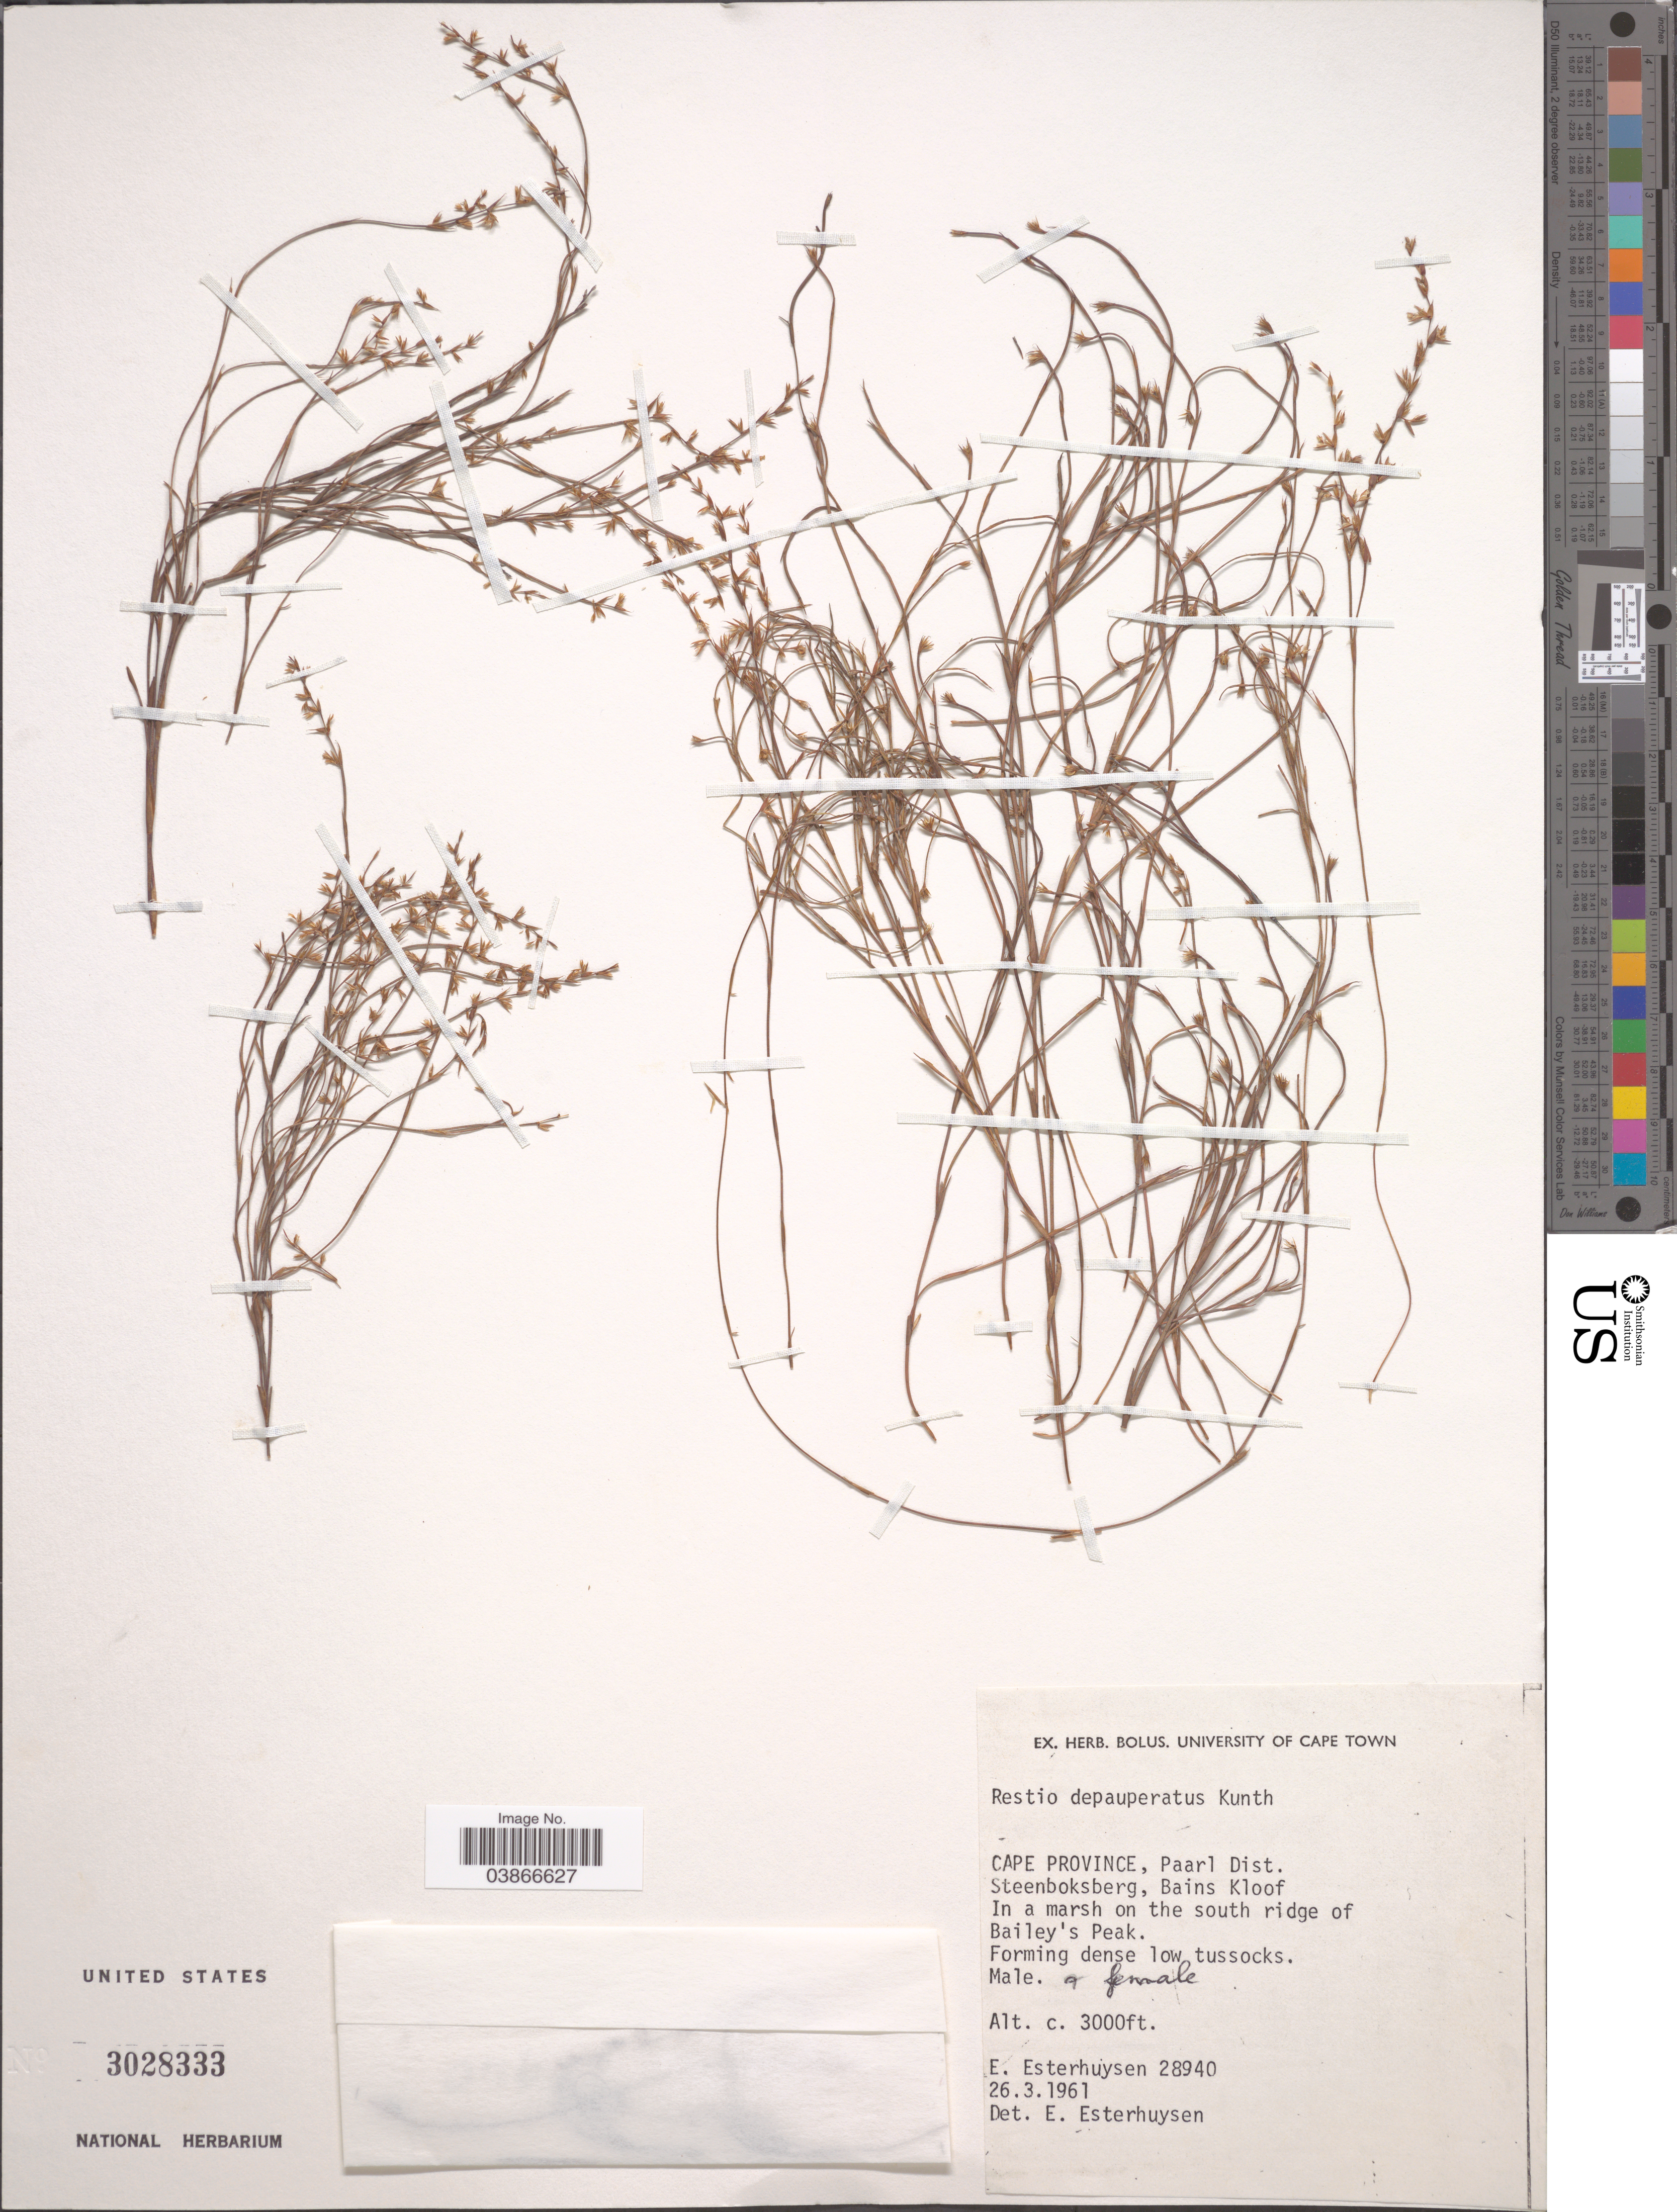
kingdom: Plantae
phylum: Tracheophyta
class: Liliopsida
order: Poales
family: Restionaceae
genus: Restio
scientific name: Restio depauperatus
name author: Kunth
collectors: E. E. Esterhuysen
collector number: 28940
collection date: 1961-03-26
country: South Africa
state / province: Western Cape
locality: Paarl Dist. Steenboksberg, Bains Kloof. In a marsh on the south ridge of Bailey's Peak.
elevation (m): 914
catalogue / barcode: US 3028333